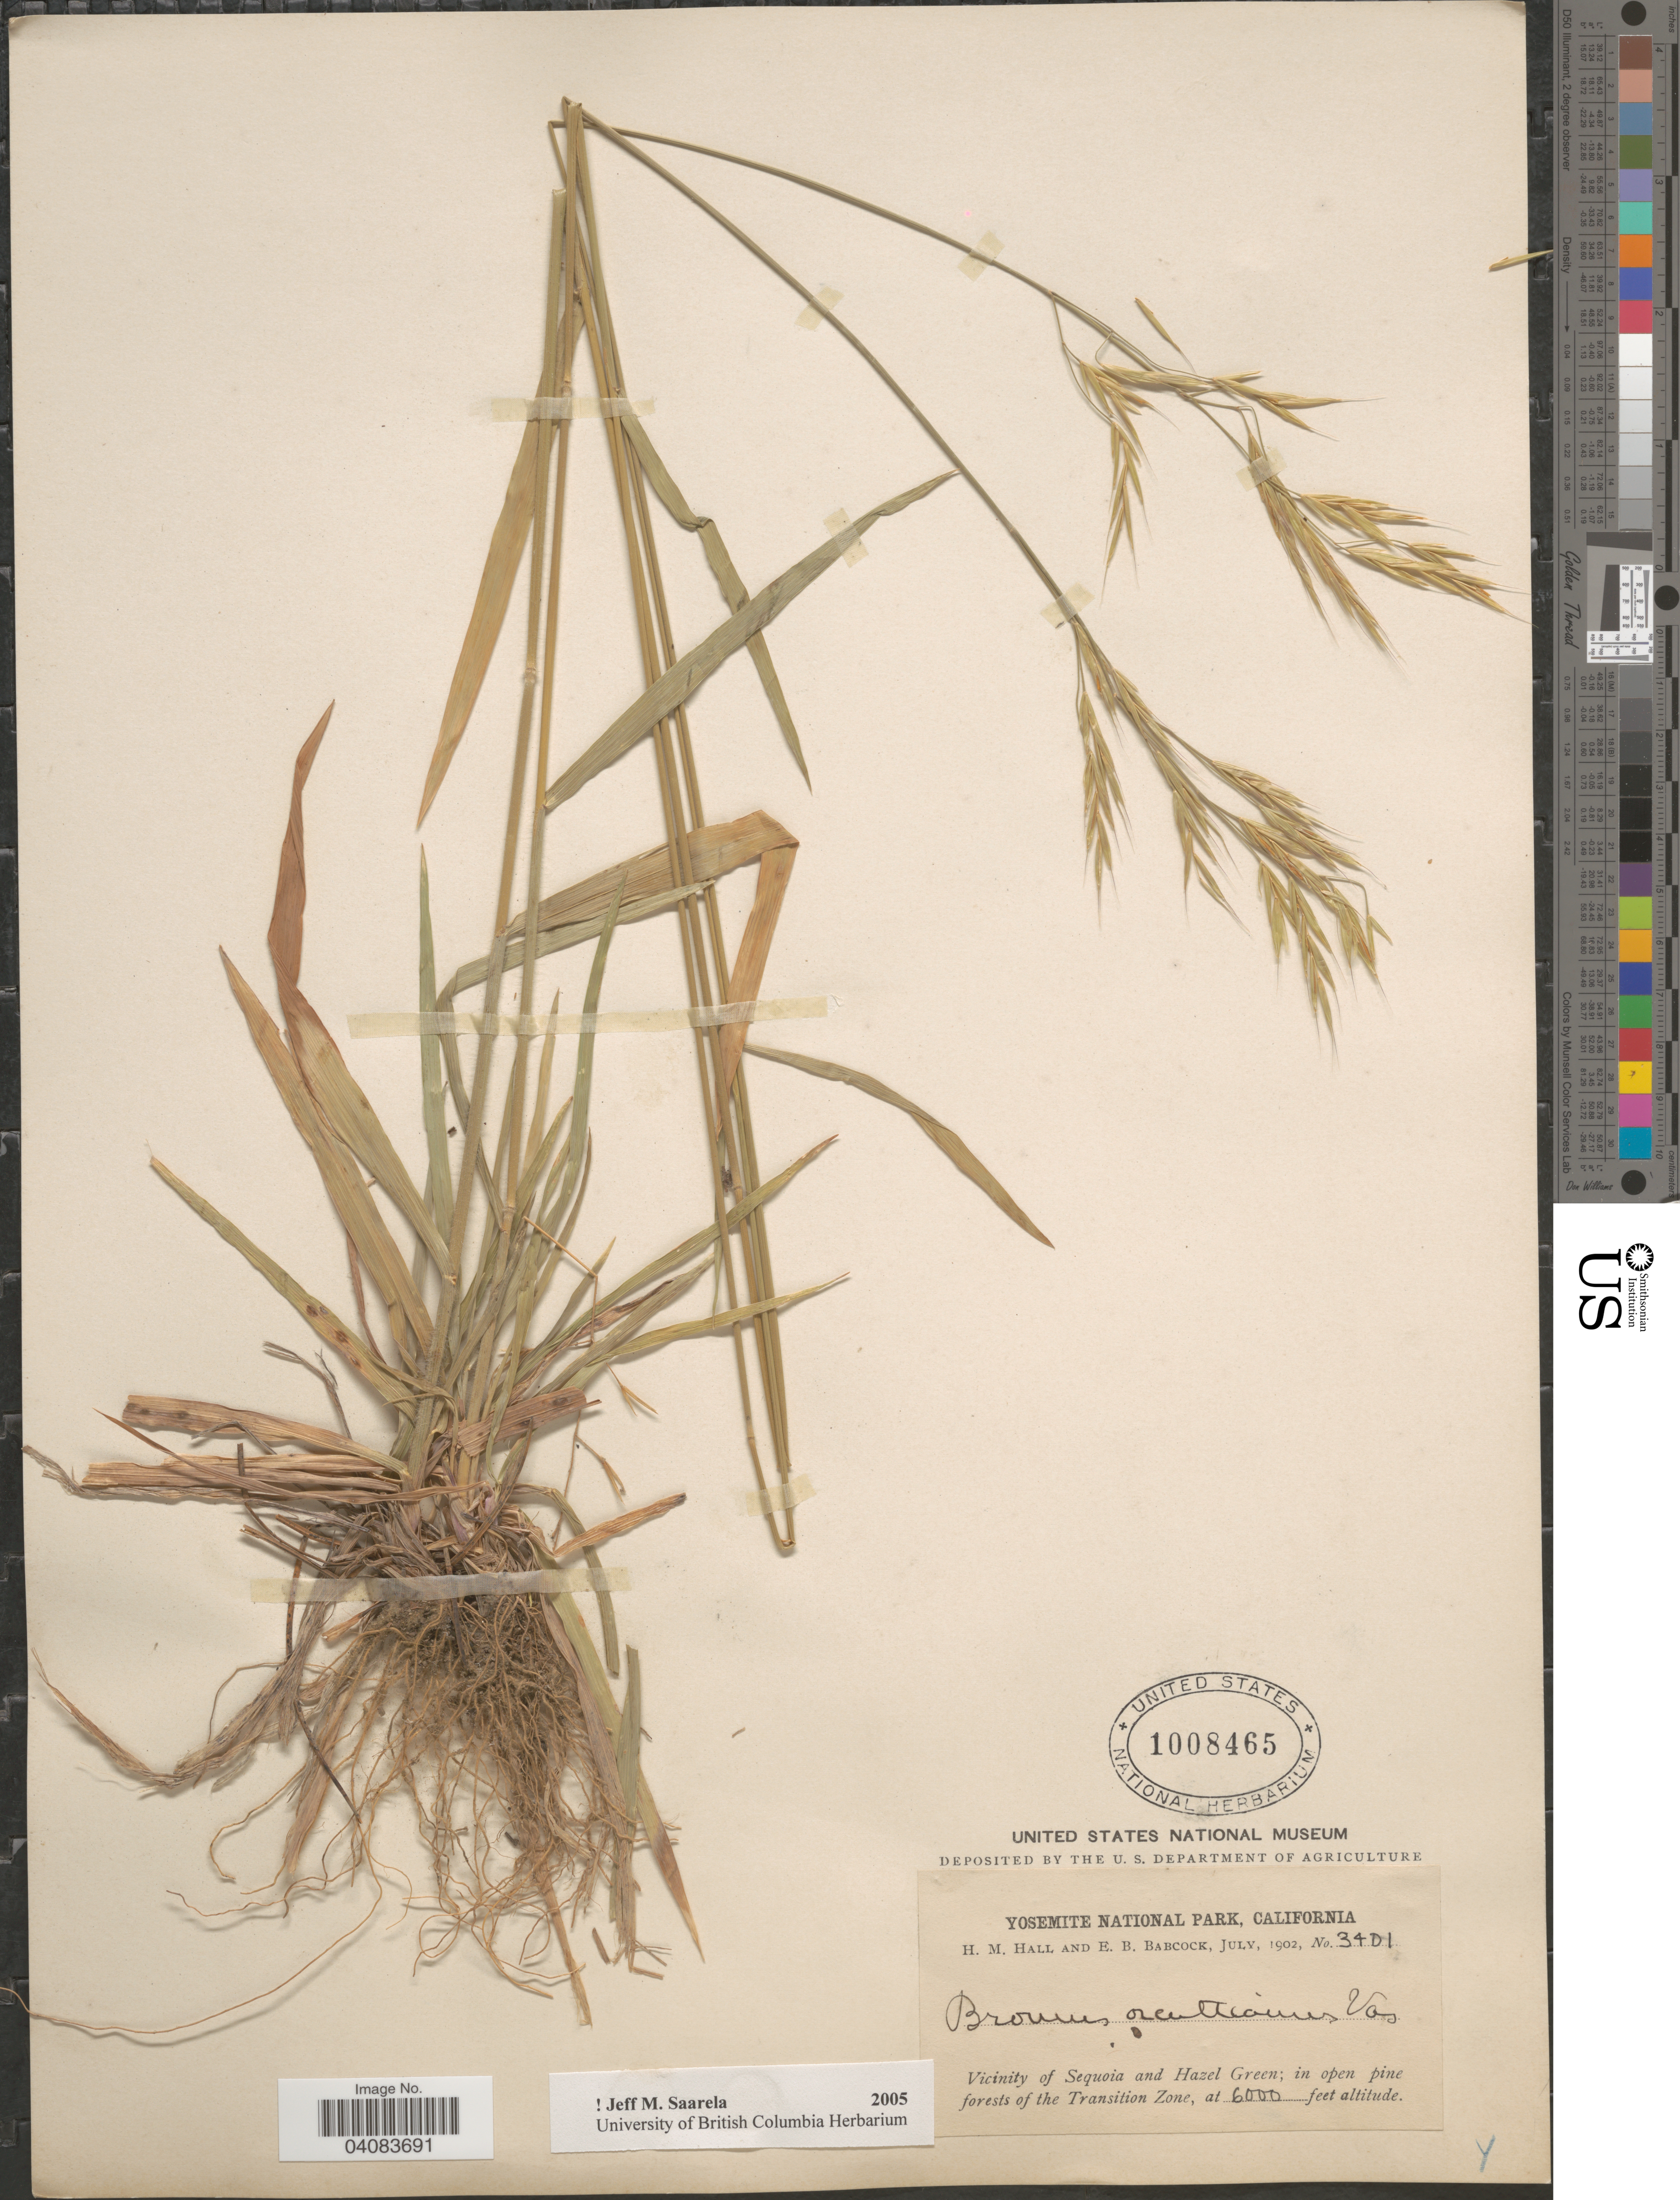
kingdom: Plantae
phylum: Tracheophyta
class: Liliopsida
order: Poales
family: Poaceae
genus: Bromus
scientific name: Bromus orcuttianus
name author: Vasey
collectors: H. M. Hall & E. B. Babcock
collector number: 3401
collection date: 1902-07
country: United States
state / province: California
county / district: Mariposa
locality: Yosemite National Park. Vicinity of Sequoia and Hazel Green; in open pine forests of the Transition Zone.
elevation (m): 1829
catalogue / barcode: US 1008465